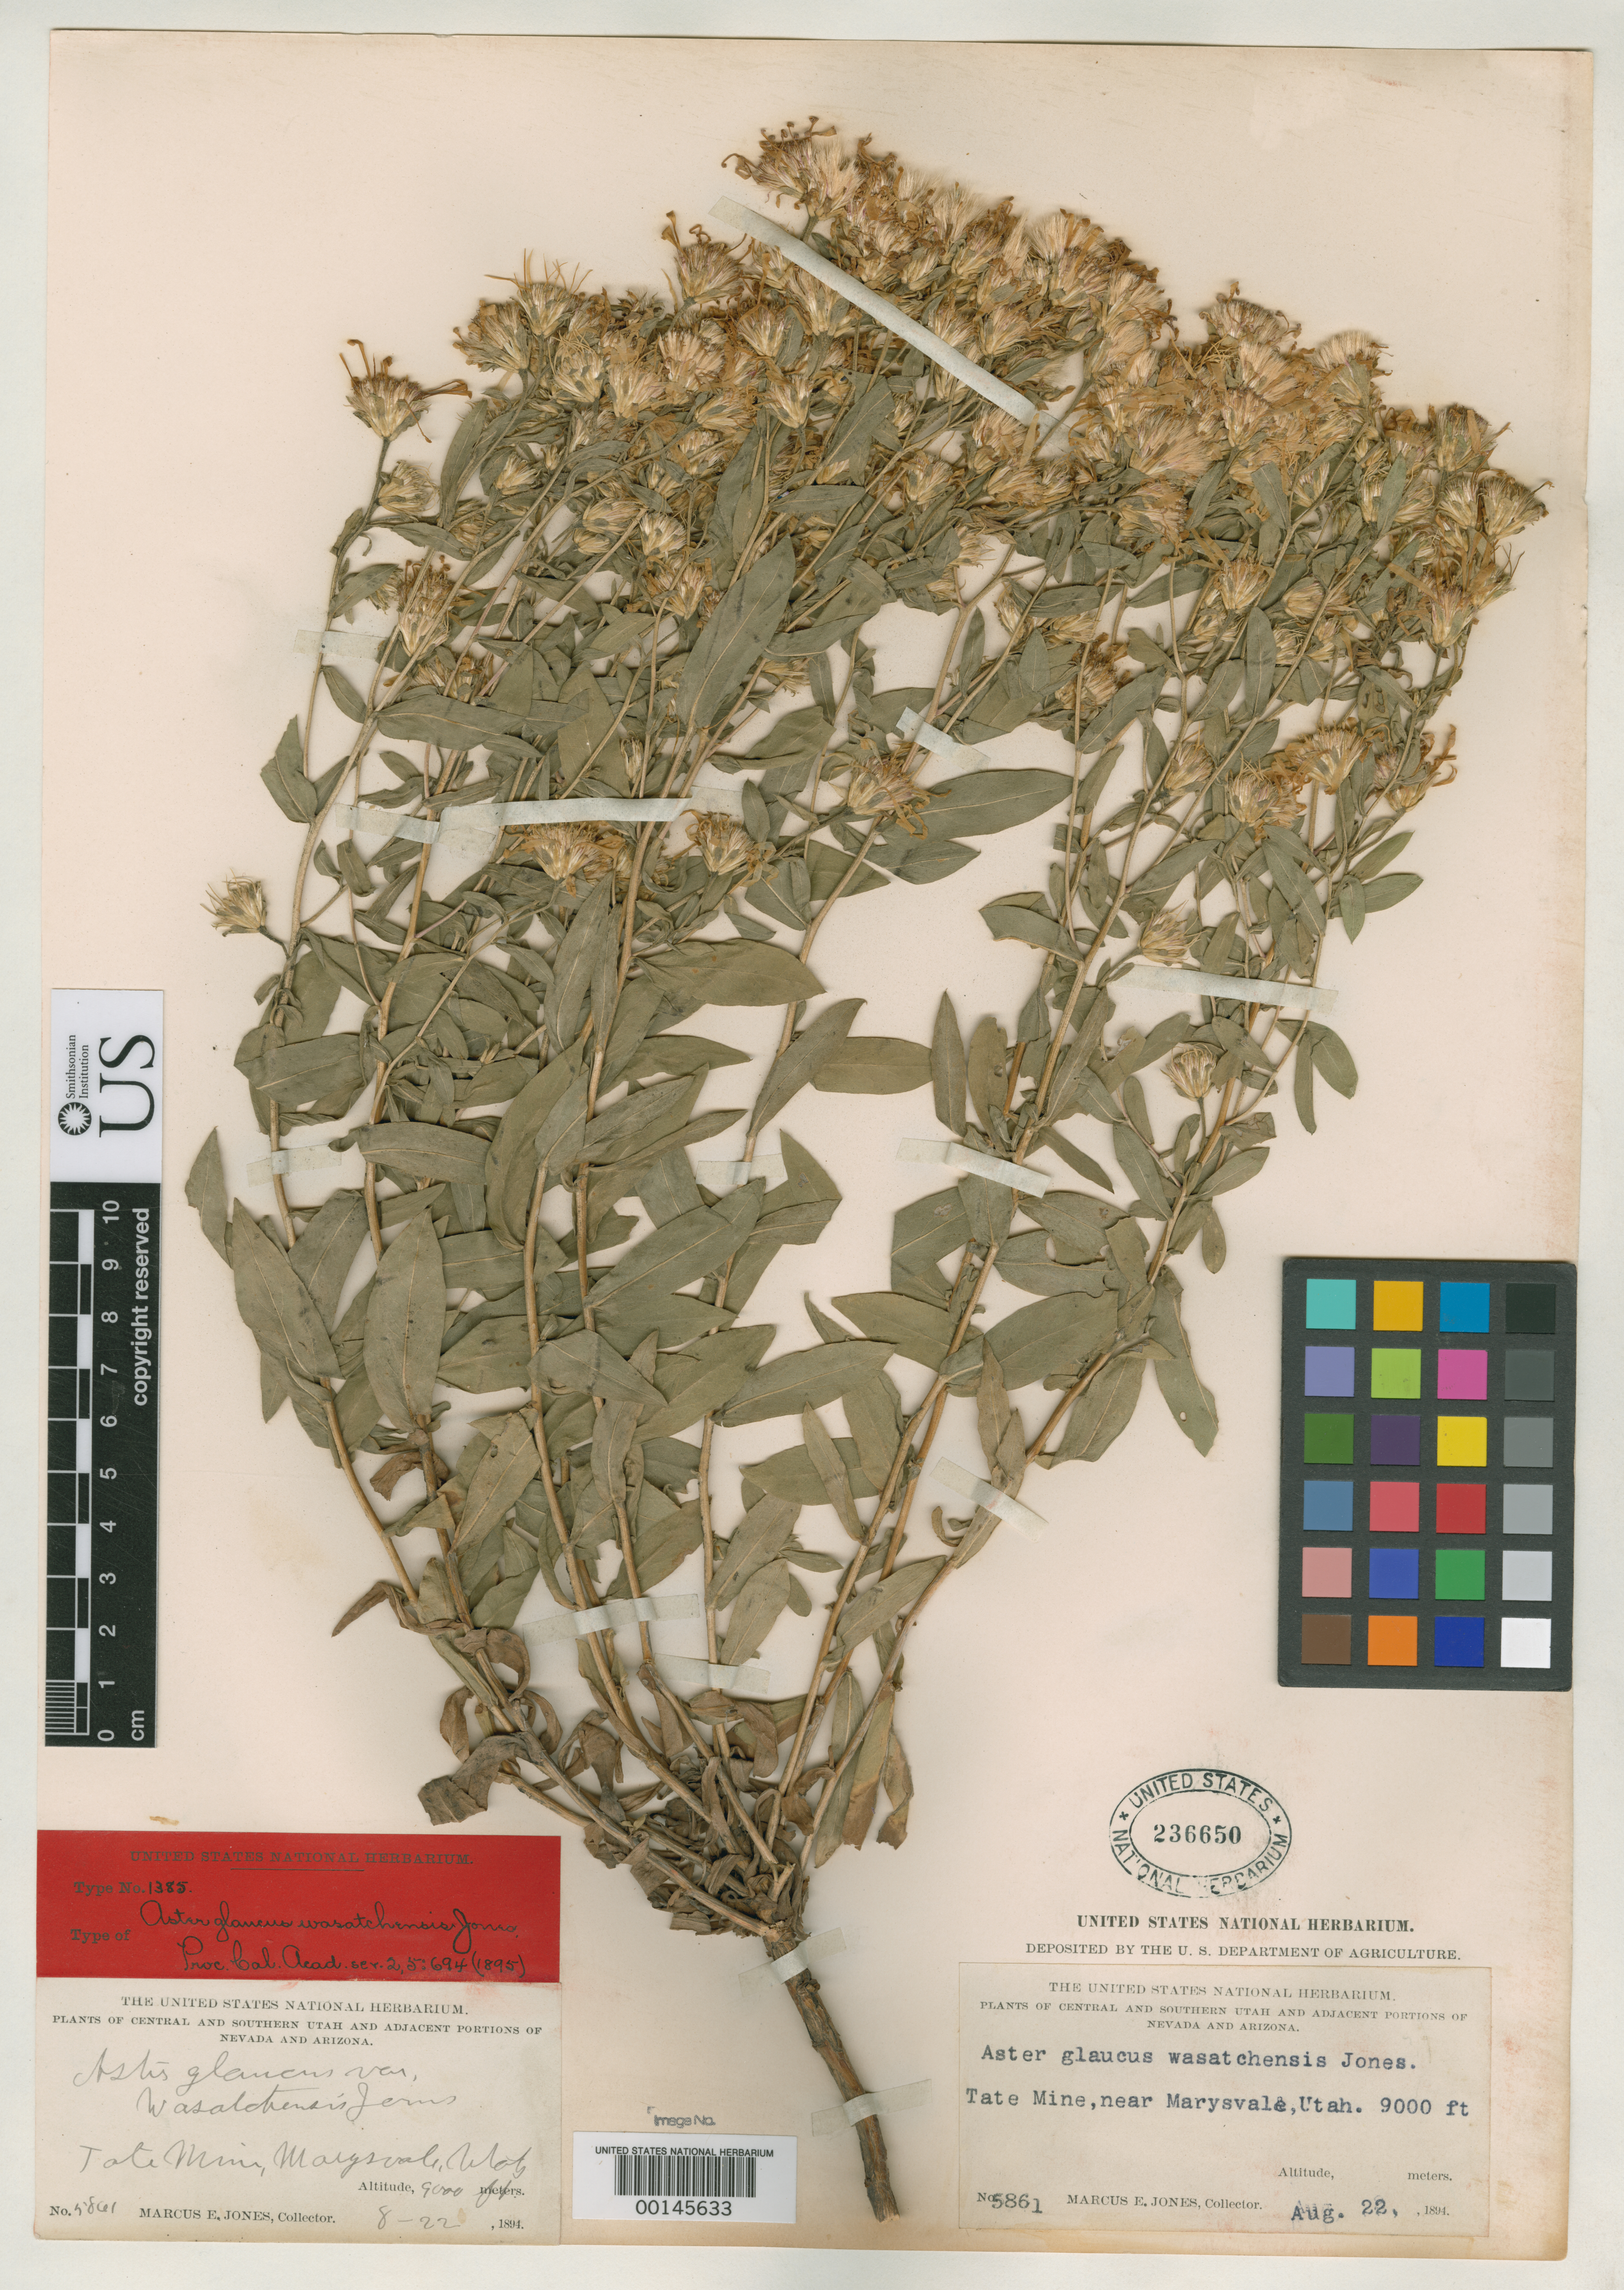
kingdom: Plantae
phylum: Tracheophyta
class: Magnoliopsida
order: Asterales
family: Asteraceae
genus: Aster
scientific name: Aster glaucus var. wasatchensis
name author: M.E. Jones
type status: Isosyntype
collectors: M. E. Jones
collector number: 5861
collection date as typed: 22 Aug 1894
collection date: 1894-08-22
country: United States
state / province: Utah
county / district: Piute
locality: Marysvale, Tate Mine.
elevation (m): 2743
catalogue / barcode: US 236650